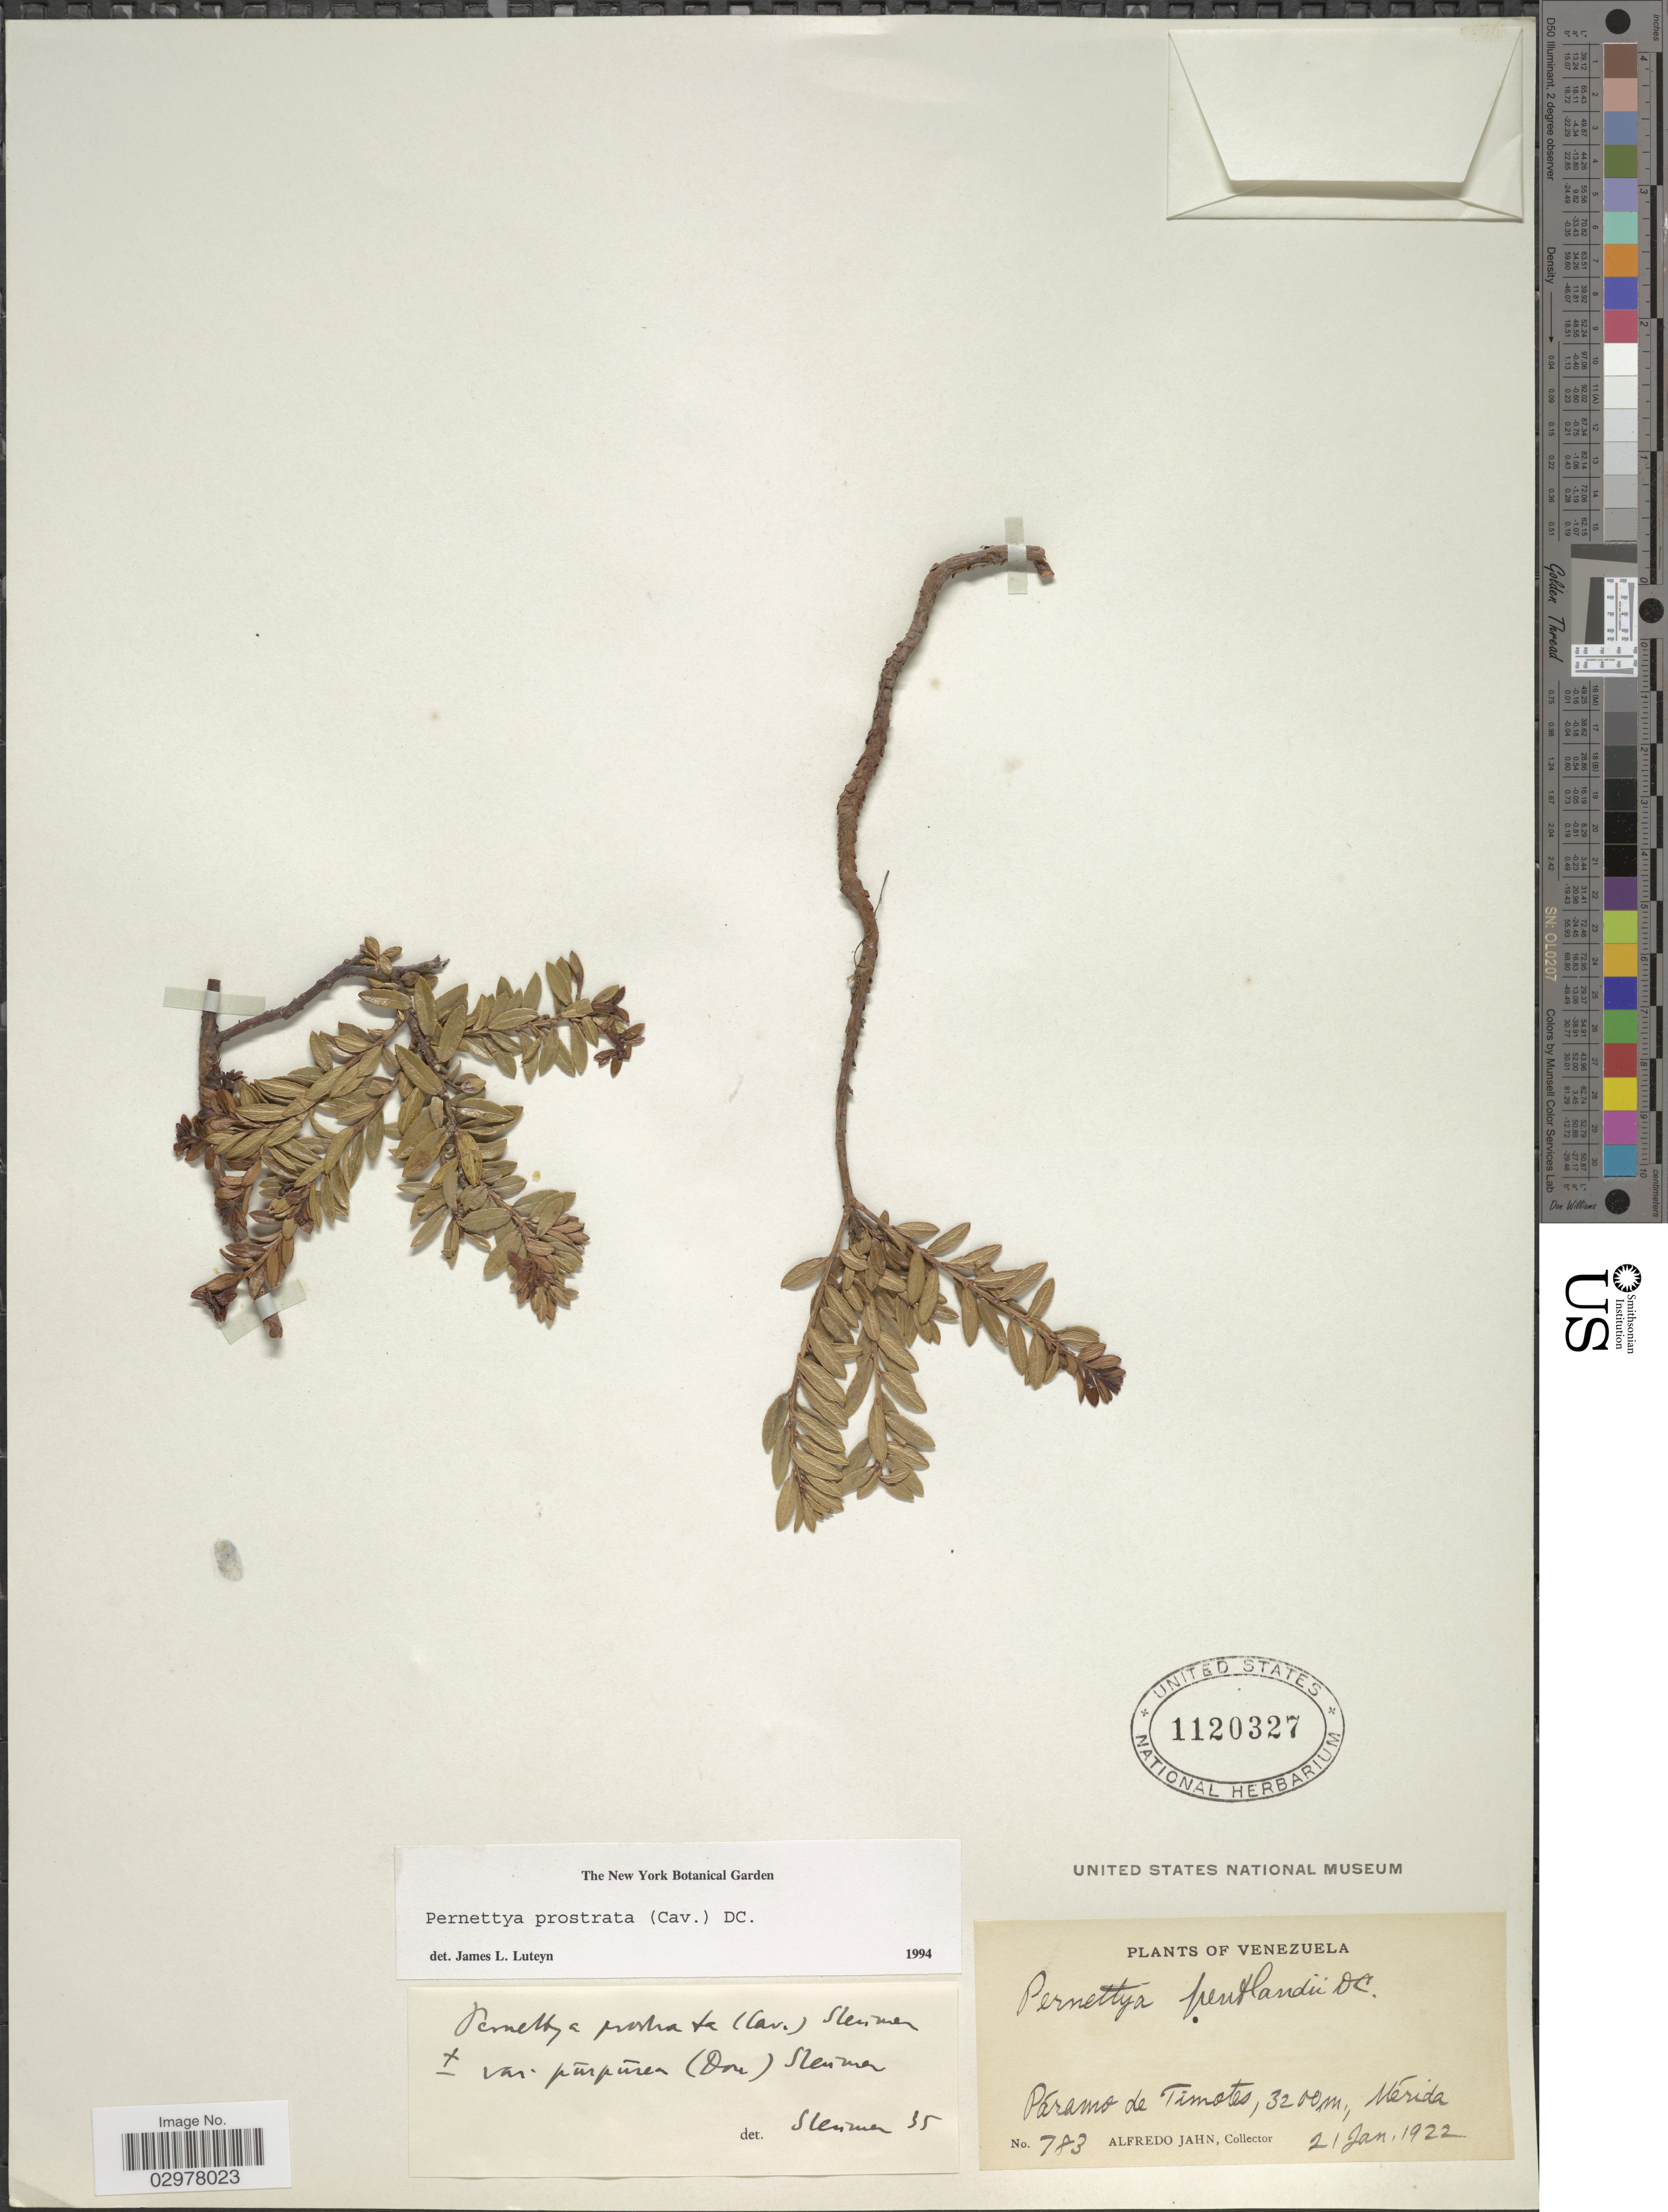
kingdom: Plantae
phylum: Tracheophyta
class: Magnoliopsida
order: Ericales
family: Ericaceae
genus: Pernettya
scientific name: Pernettya prostrata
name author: (Cav.) DC.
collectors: A. Jahn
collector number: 783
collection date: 1922-01-21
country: Venezuela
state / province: Mérida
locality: Páramo de Timotes.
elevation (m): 3200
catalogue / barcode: US 1120327